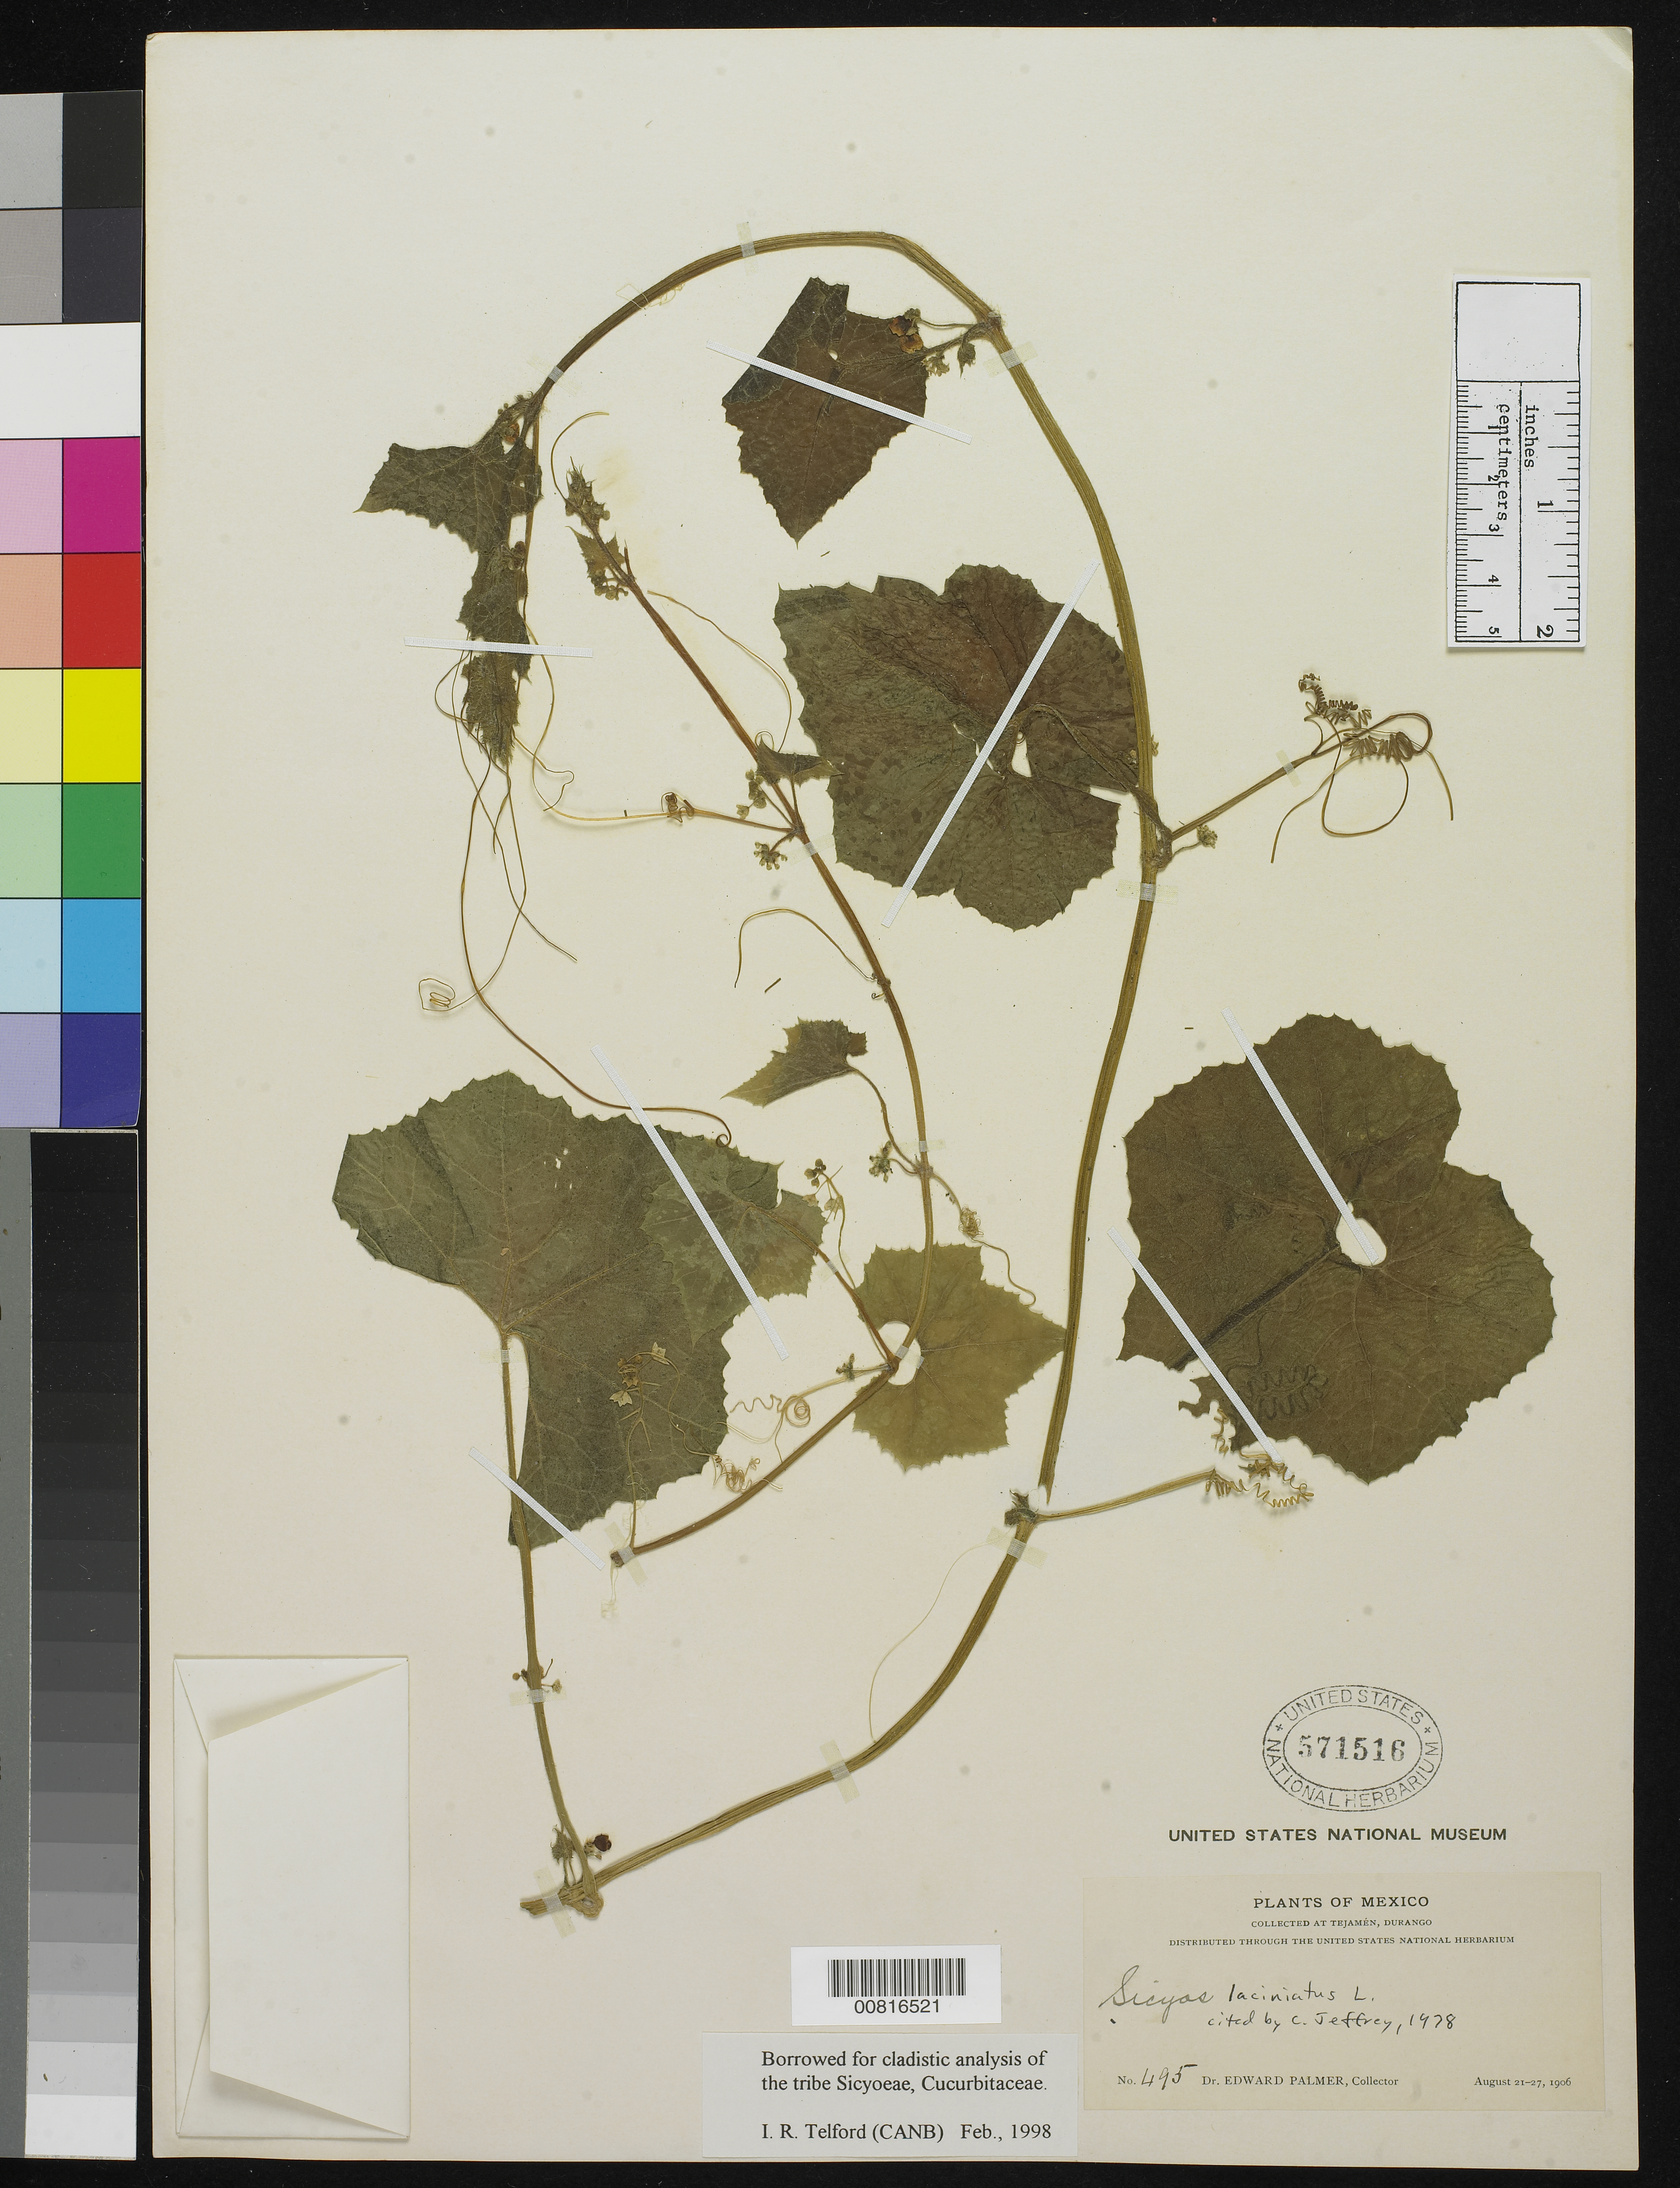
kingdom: Plantae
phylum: Tracheophyta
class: Magnoliopsida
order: Cucurbitales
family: Cucurbitaceae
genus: Sicyos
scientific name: Sicyos laciniatus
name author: L.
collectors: E. Palmer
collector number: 495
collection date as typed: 21 Aug 1906 to 27 Aug 1906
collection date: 1906-08-21/1906-08-27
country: Mexico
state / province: Durango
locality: Tejamén, Durango.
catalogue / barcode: US 571516